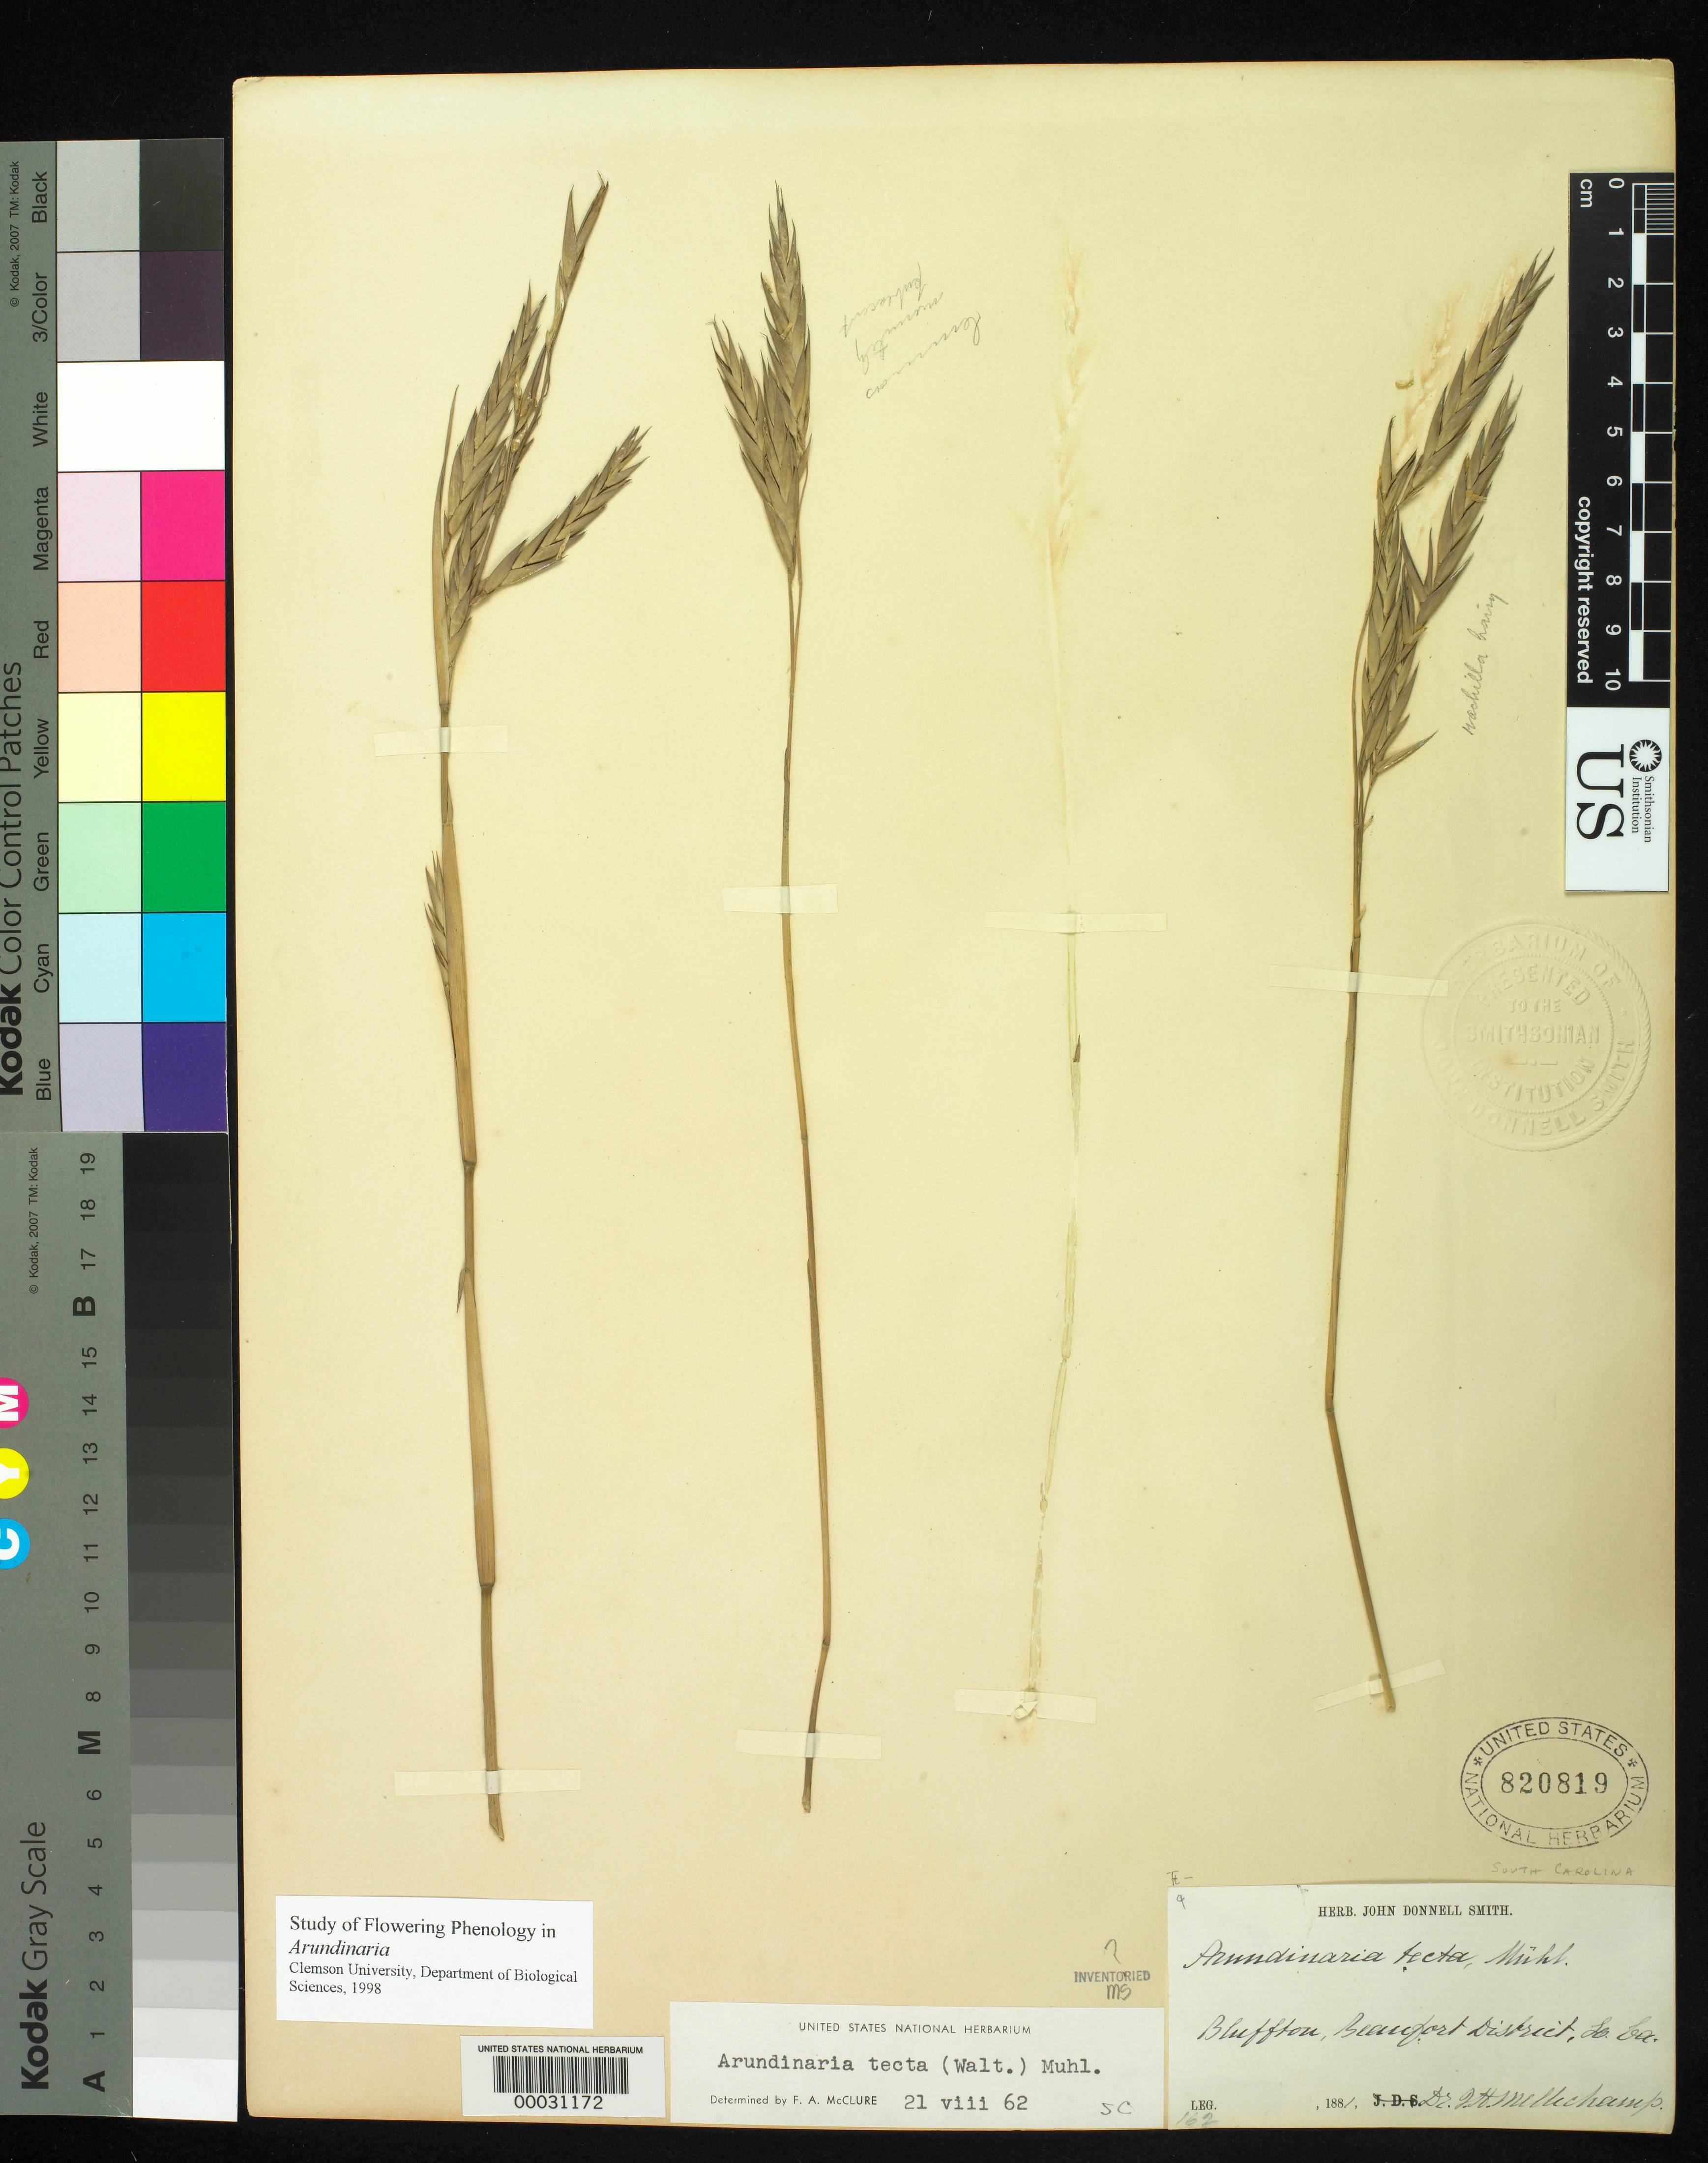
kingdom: Plantae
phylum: Tracheophyta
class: Liliopsida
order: Poales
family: Poaceae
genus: Arundinaria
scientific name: Arundinaria tecta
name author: (Walter) Muhl.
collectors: J. H. Mellichamp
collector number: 162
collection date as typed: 1881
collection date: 1881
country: United States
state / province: South Carolina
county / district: Beaufort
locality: Bluffron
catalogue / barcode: US 820819